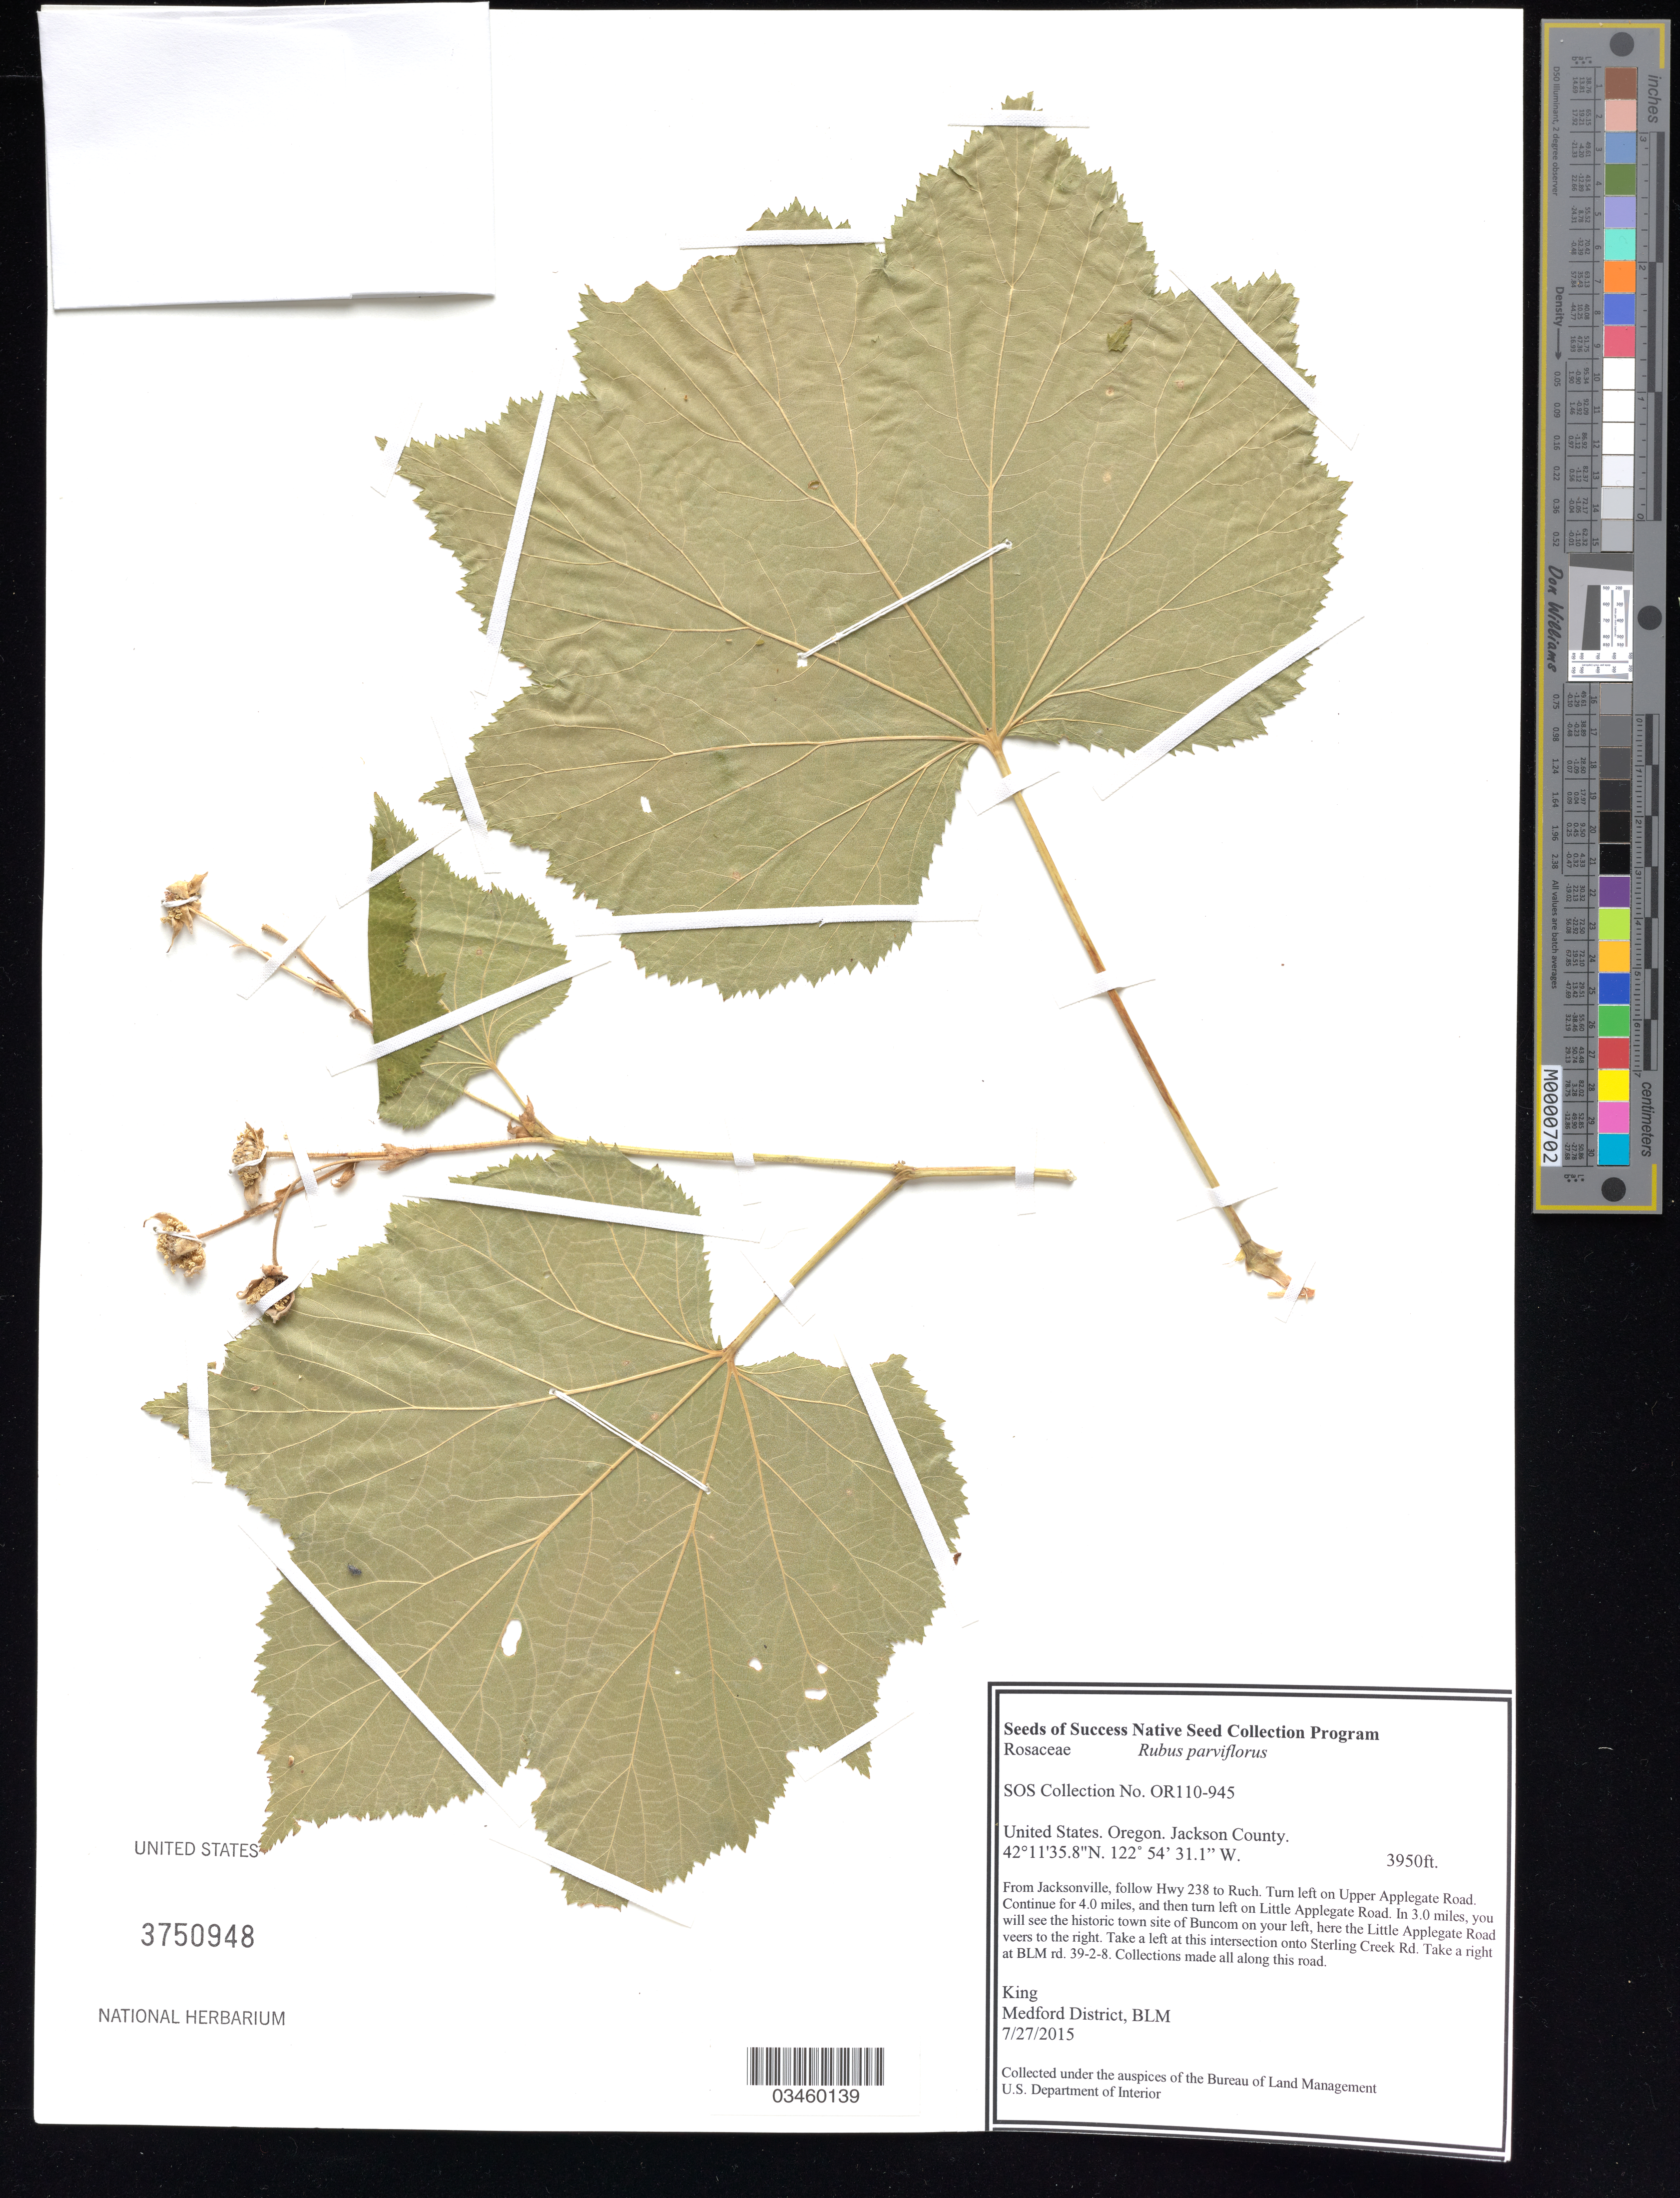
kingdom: Plantae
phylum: Tracheophyta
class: Magnoliopsida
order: Rosales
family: Rosaceae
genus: Rubus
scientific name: Rubus parviflorus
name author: Nutt.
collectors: King, --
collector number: OR110-945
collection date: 2015-07-27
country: United States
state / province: Oregon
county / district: Jackson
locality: Sterling Creek Rd, take right at BLM rd. 39-2-8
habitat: Mixed woodlands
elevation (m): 1204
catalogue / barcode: US 3750948